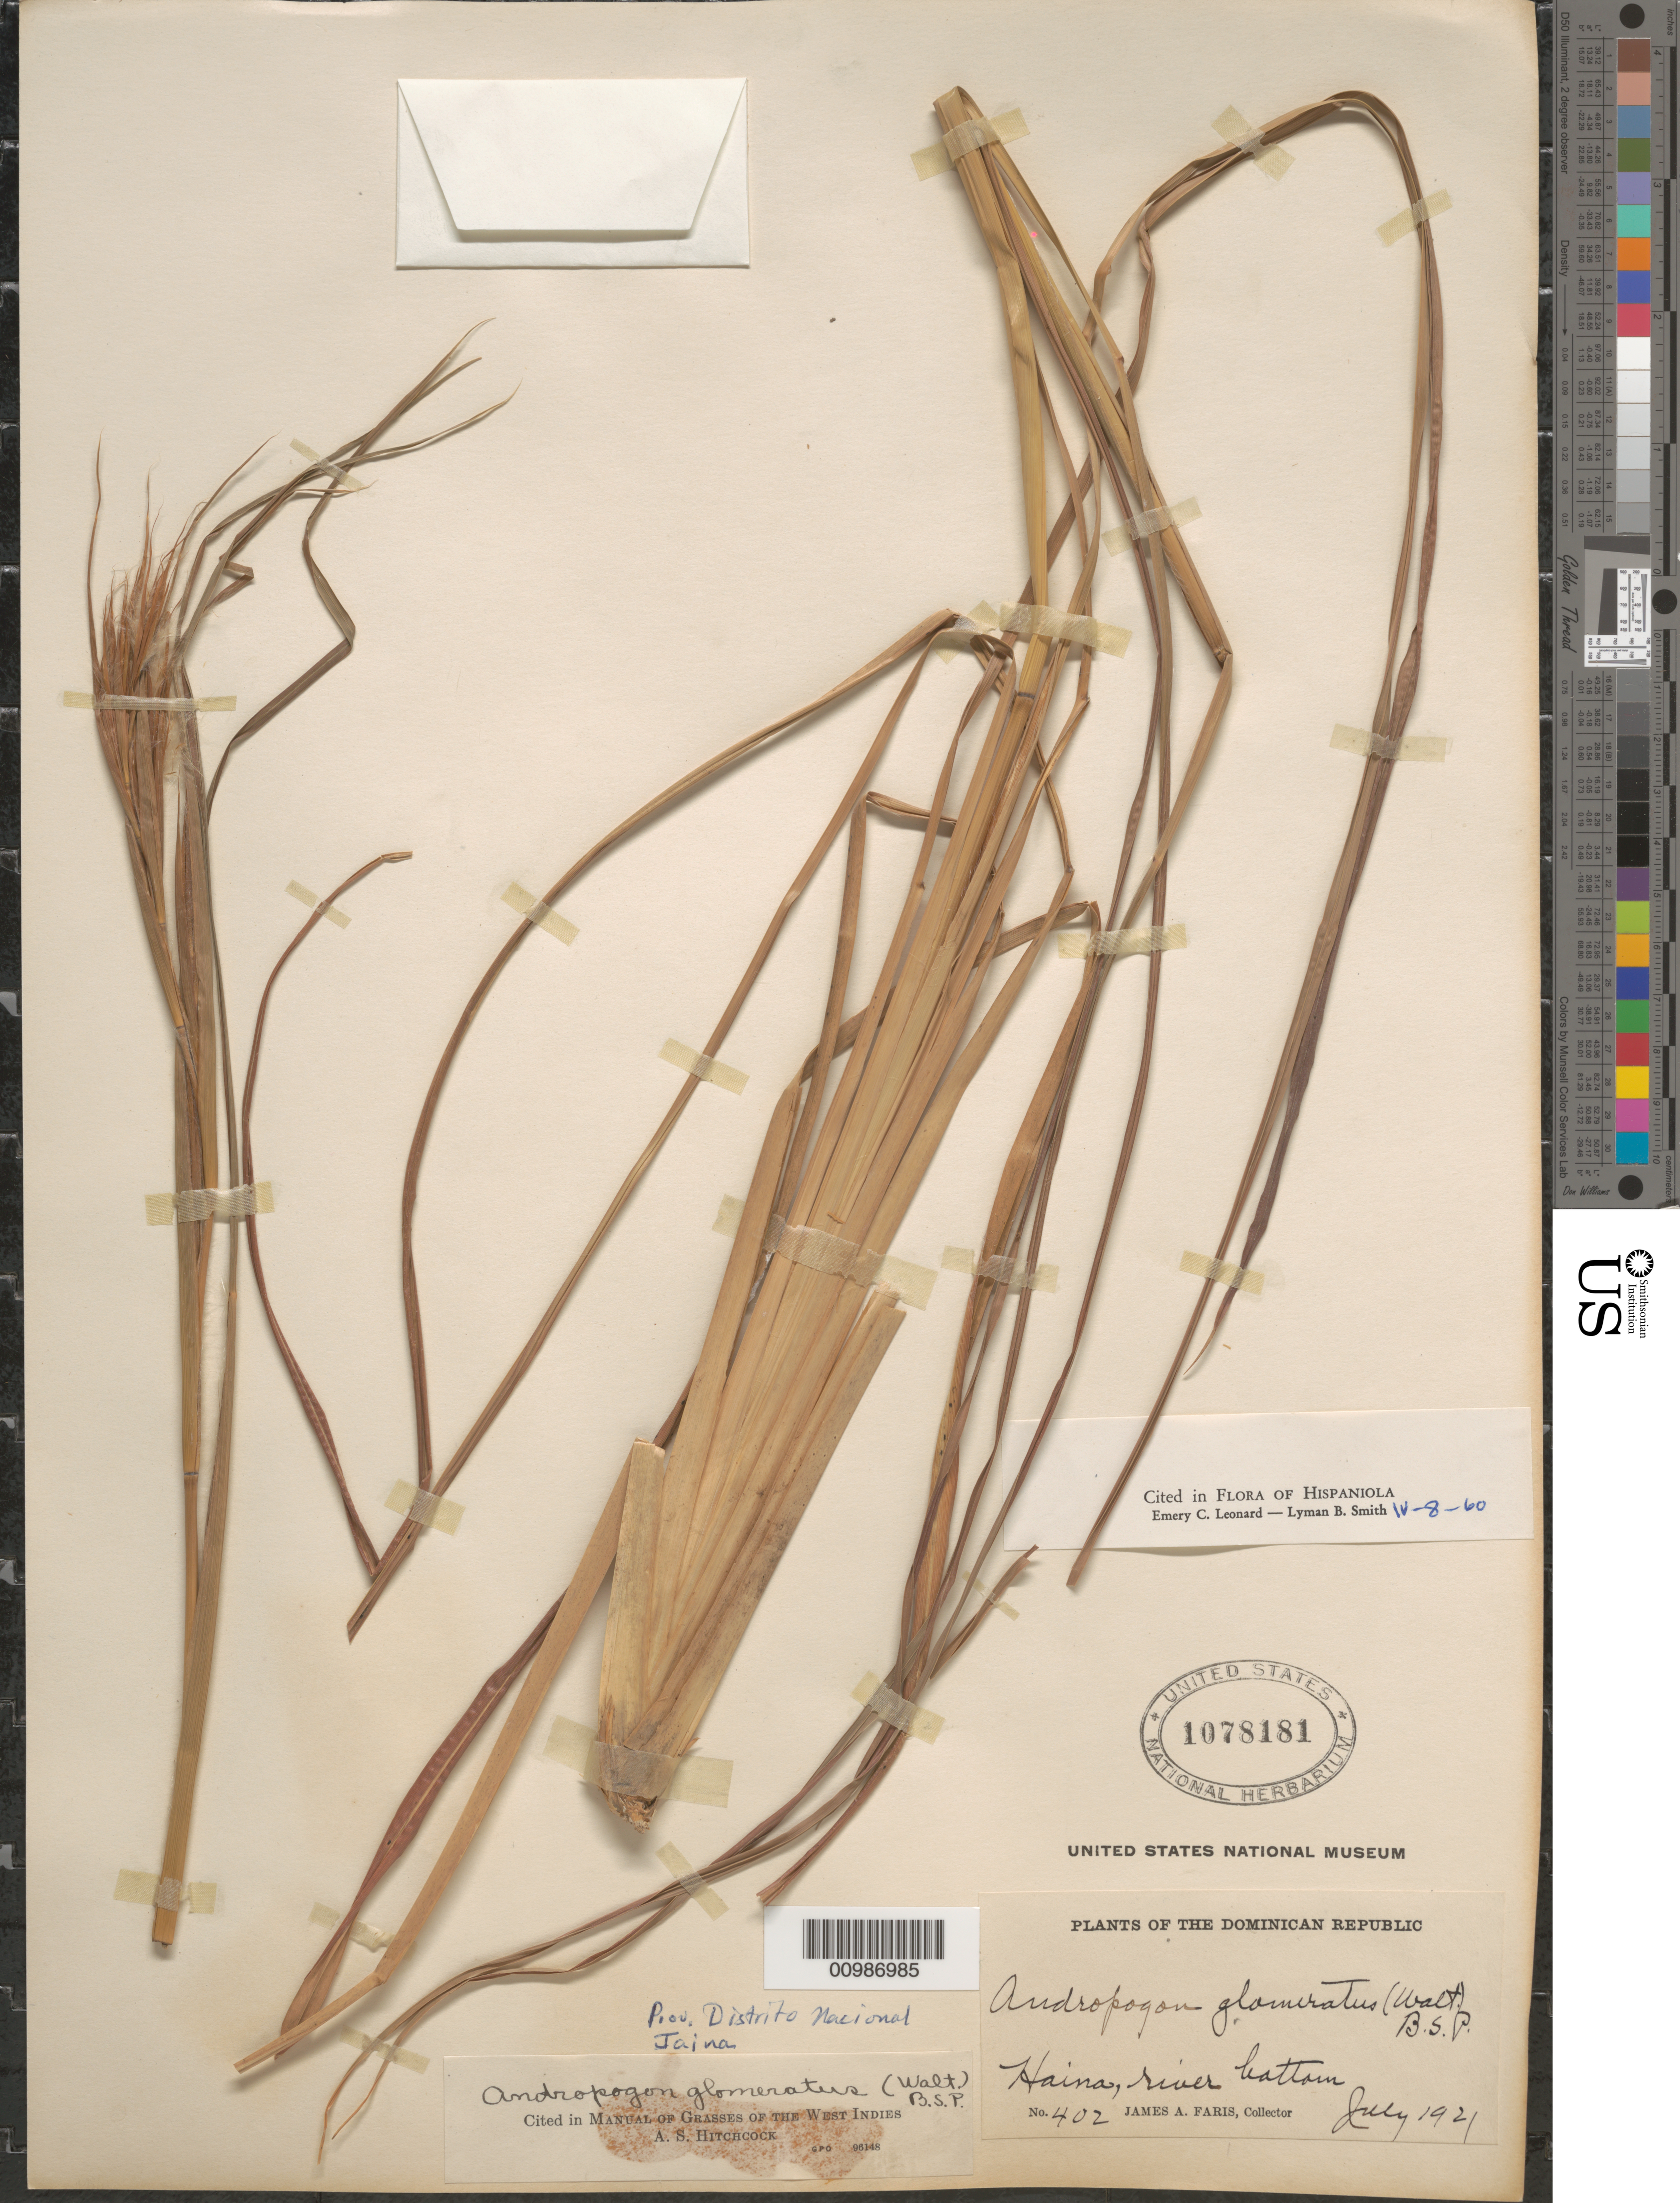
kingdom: Plantae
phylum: Tracheophyta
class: Liliopsida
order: Poales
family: Poaceae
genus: Andropogon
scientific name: Andropogon glomeratus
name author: (Walter) Britton, Stearns & Poggenb.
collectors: J. Faris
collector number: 402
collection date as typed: Jul 1921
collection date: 1921-07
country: Dominican Republic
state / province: San Cristóbal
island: Hispaniola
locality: Haina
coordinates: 0 N, 0 E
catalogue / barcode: US 1078181